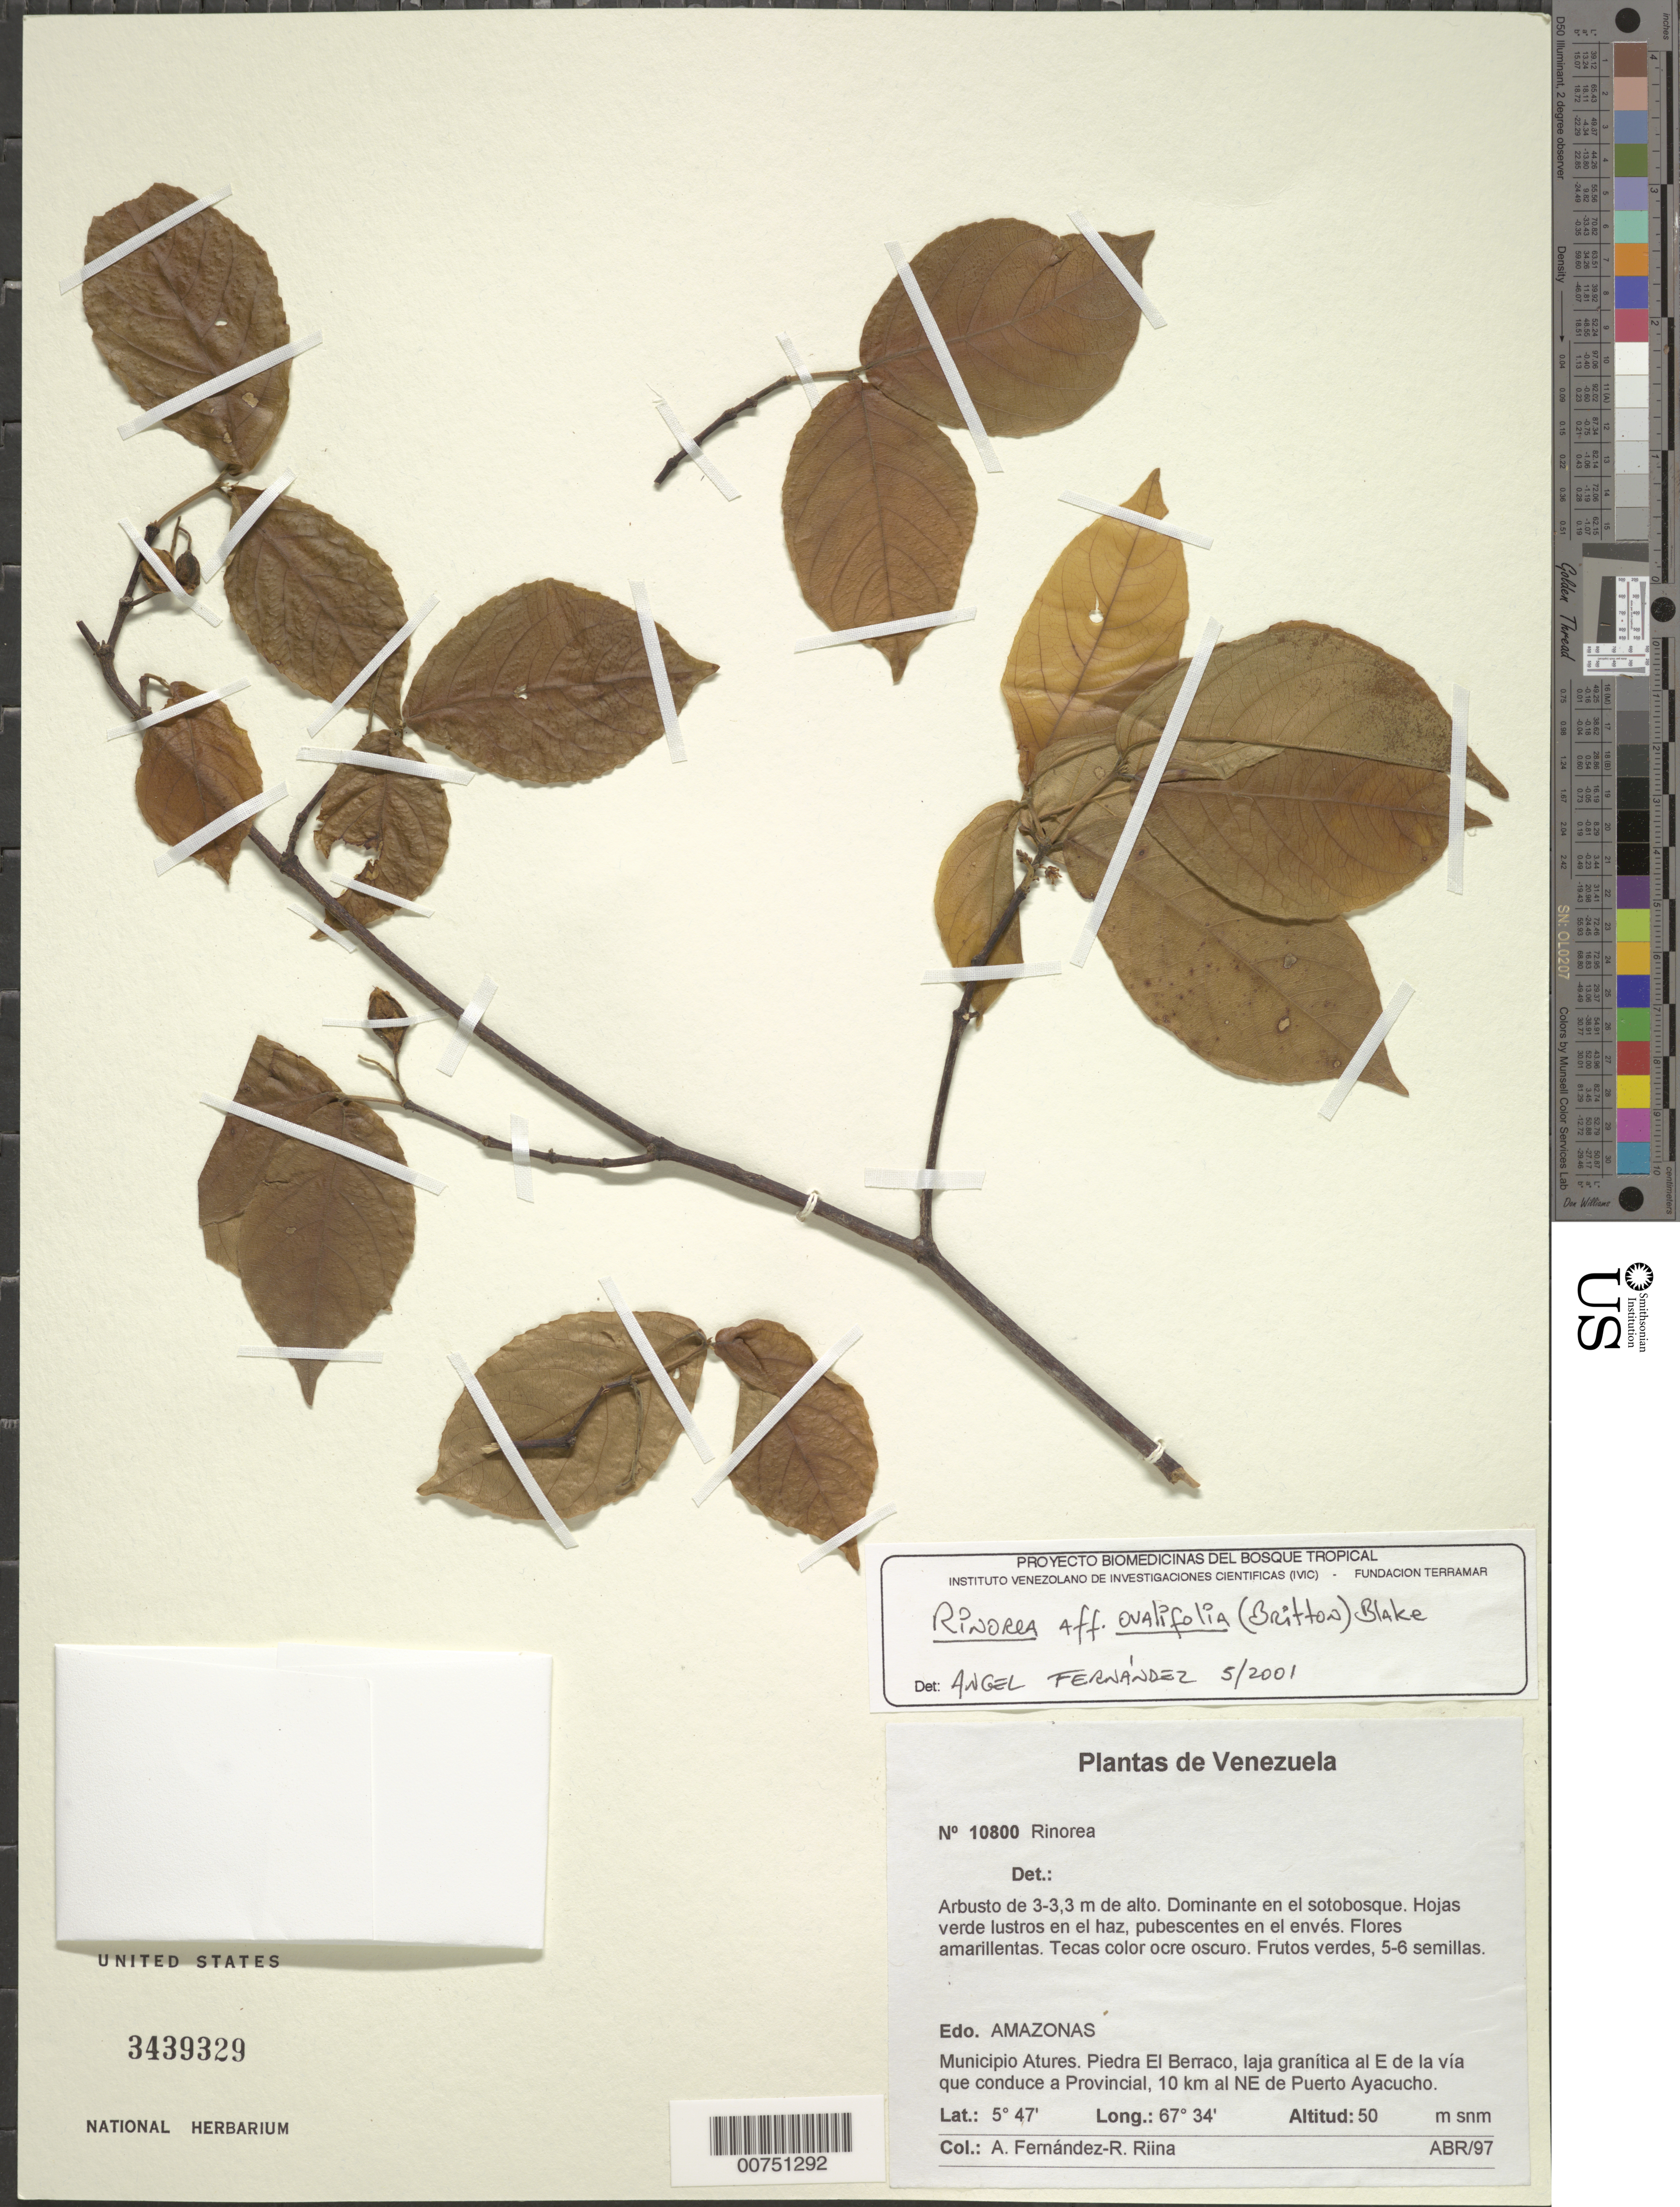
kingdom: Plantae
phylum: Tracheophyta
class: Magnoliopsida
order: Malpighiales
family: Violaceae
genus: Rinorea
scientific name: Rinorea ovalifolia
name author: (Britton) S.F. Blake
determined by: Fernández, A.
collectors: A. Fernández & R. Riina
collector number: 10800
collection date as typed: Apr-97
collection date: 1997-04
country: Venezuela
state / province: Amazonas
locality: Mun. Atures, Piedra el Berraco, E de la via que conduce a Provincial, 10 km al NE de Puerto Ayacucho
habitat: Sotobosque, laja granítica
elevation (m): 50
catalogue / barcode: US 3439329